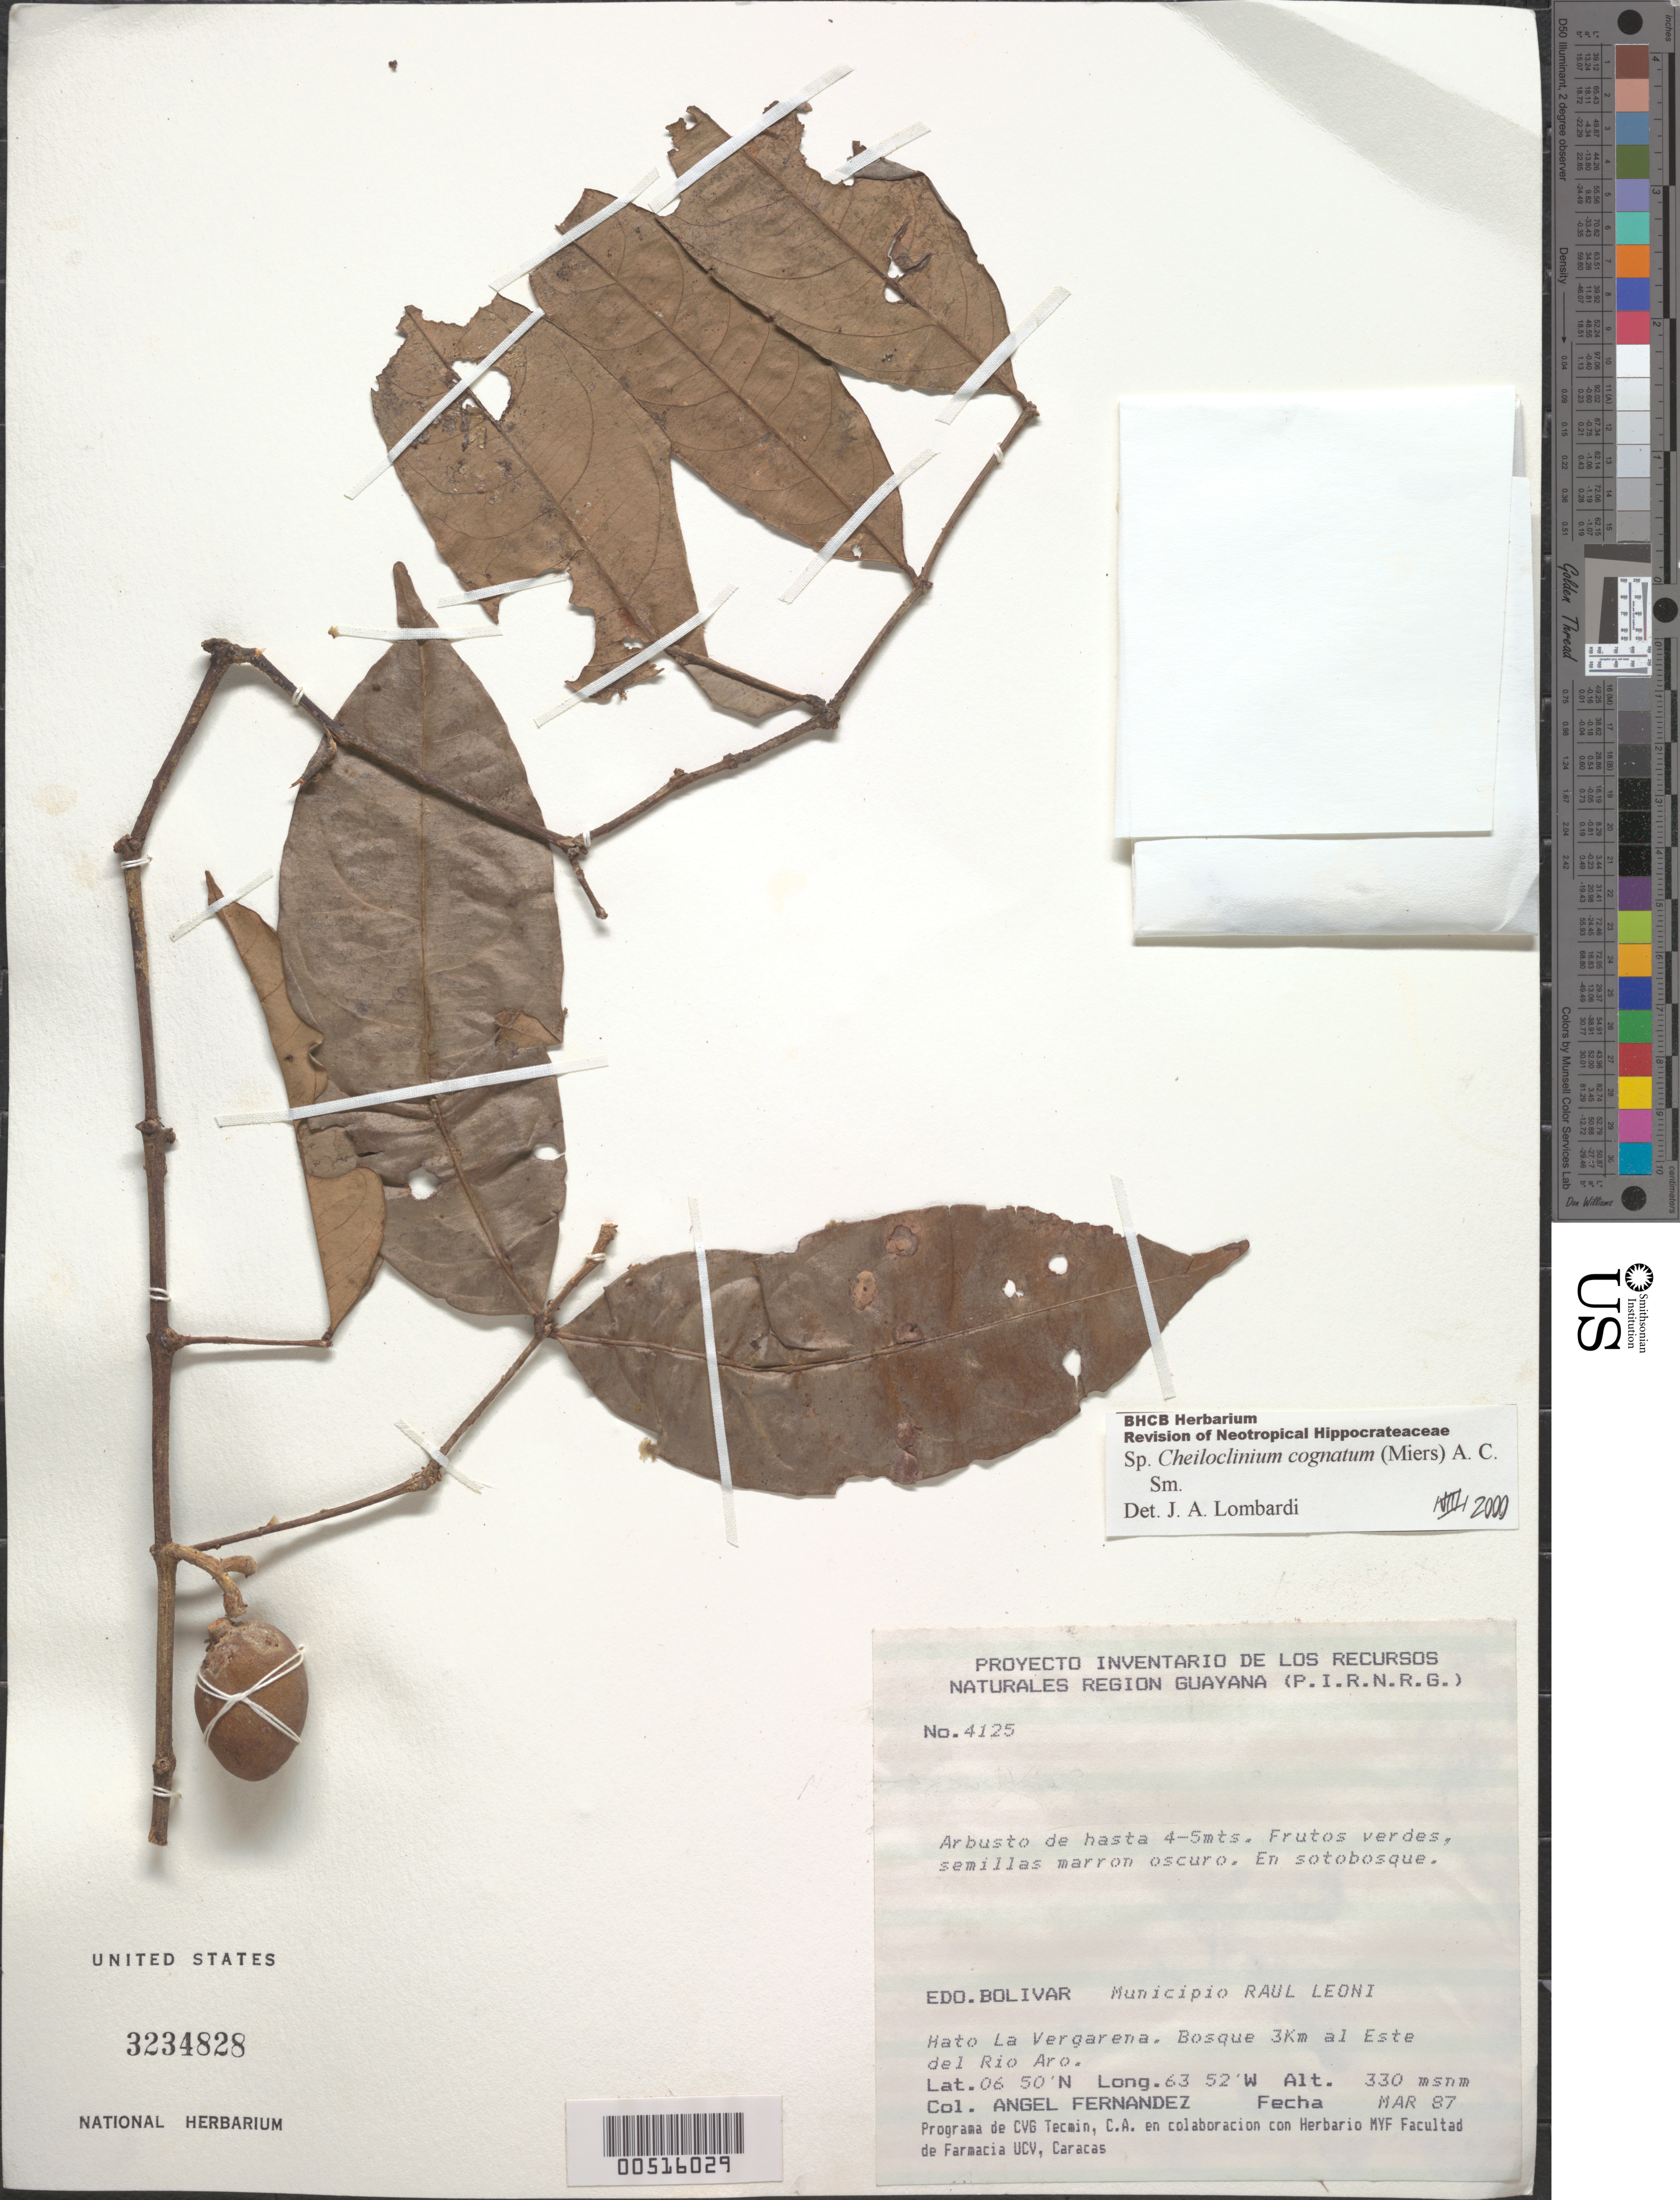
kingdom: Plantae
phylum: Tracheophyta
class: Magnoliopsida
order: Fabales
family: Fabaceae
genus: Swartzia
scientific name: Swartzia sp.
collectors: Á. Fernández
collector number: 4125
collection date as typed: Mar 1987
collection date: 1987-03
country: Venezuela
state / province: Bolivar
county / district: Angostura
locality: Raúl Leoni [=Angostura], hato la verarena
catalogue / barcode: US 3234828